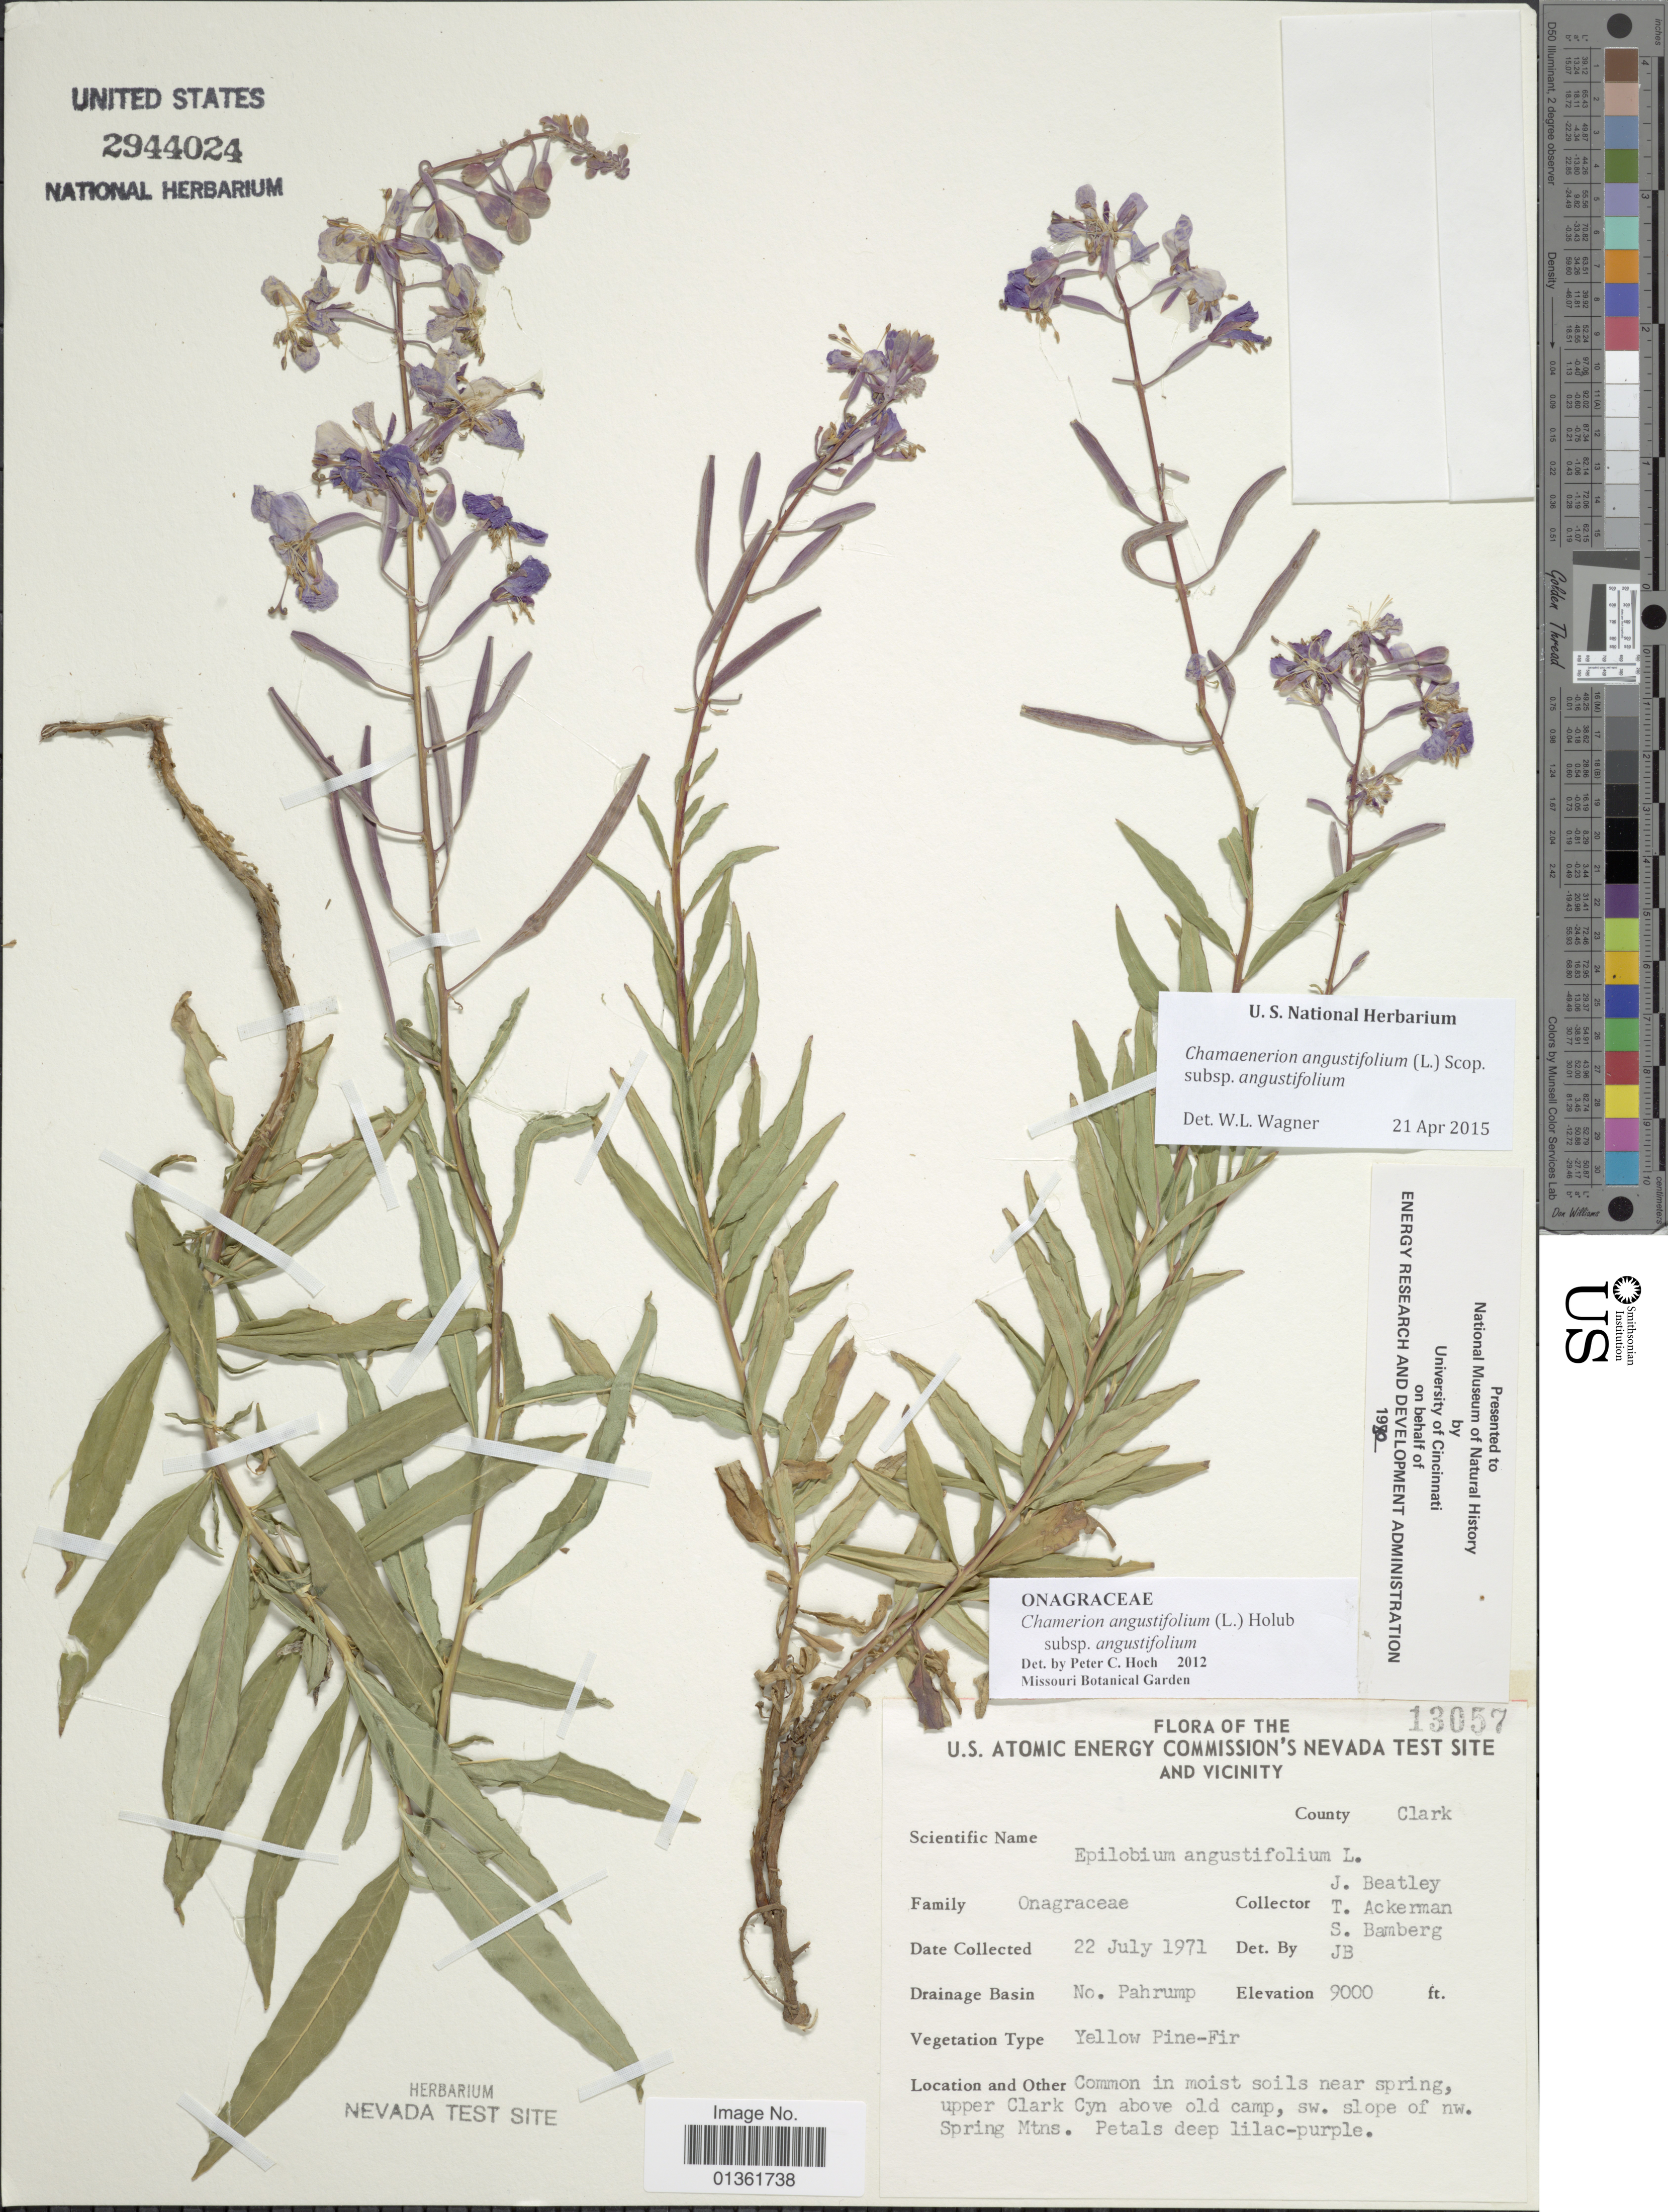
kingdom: Plantae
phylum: Tracheophyta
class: Magnoliopsida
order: Myrtales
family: Onagraceae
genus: Chamaenerion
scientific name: Chamaenerion angustifolium subsp. angustifolium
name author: (L.) Scop.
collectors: J. C. Beatley, T. Ackerman & S. Bamberg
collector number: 13057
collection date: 1971-07-22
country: United States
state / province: Nevada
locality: County Clark. Common in moist soils near spring, upper Clark Cyn above old camp, sw. slope of nw. Spring Mtns.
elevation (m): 2743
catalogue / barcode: US 2944024